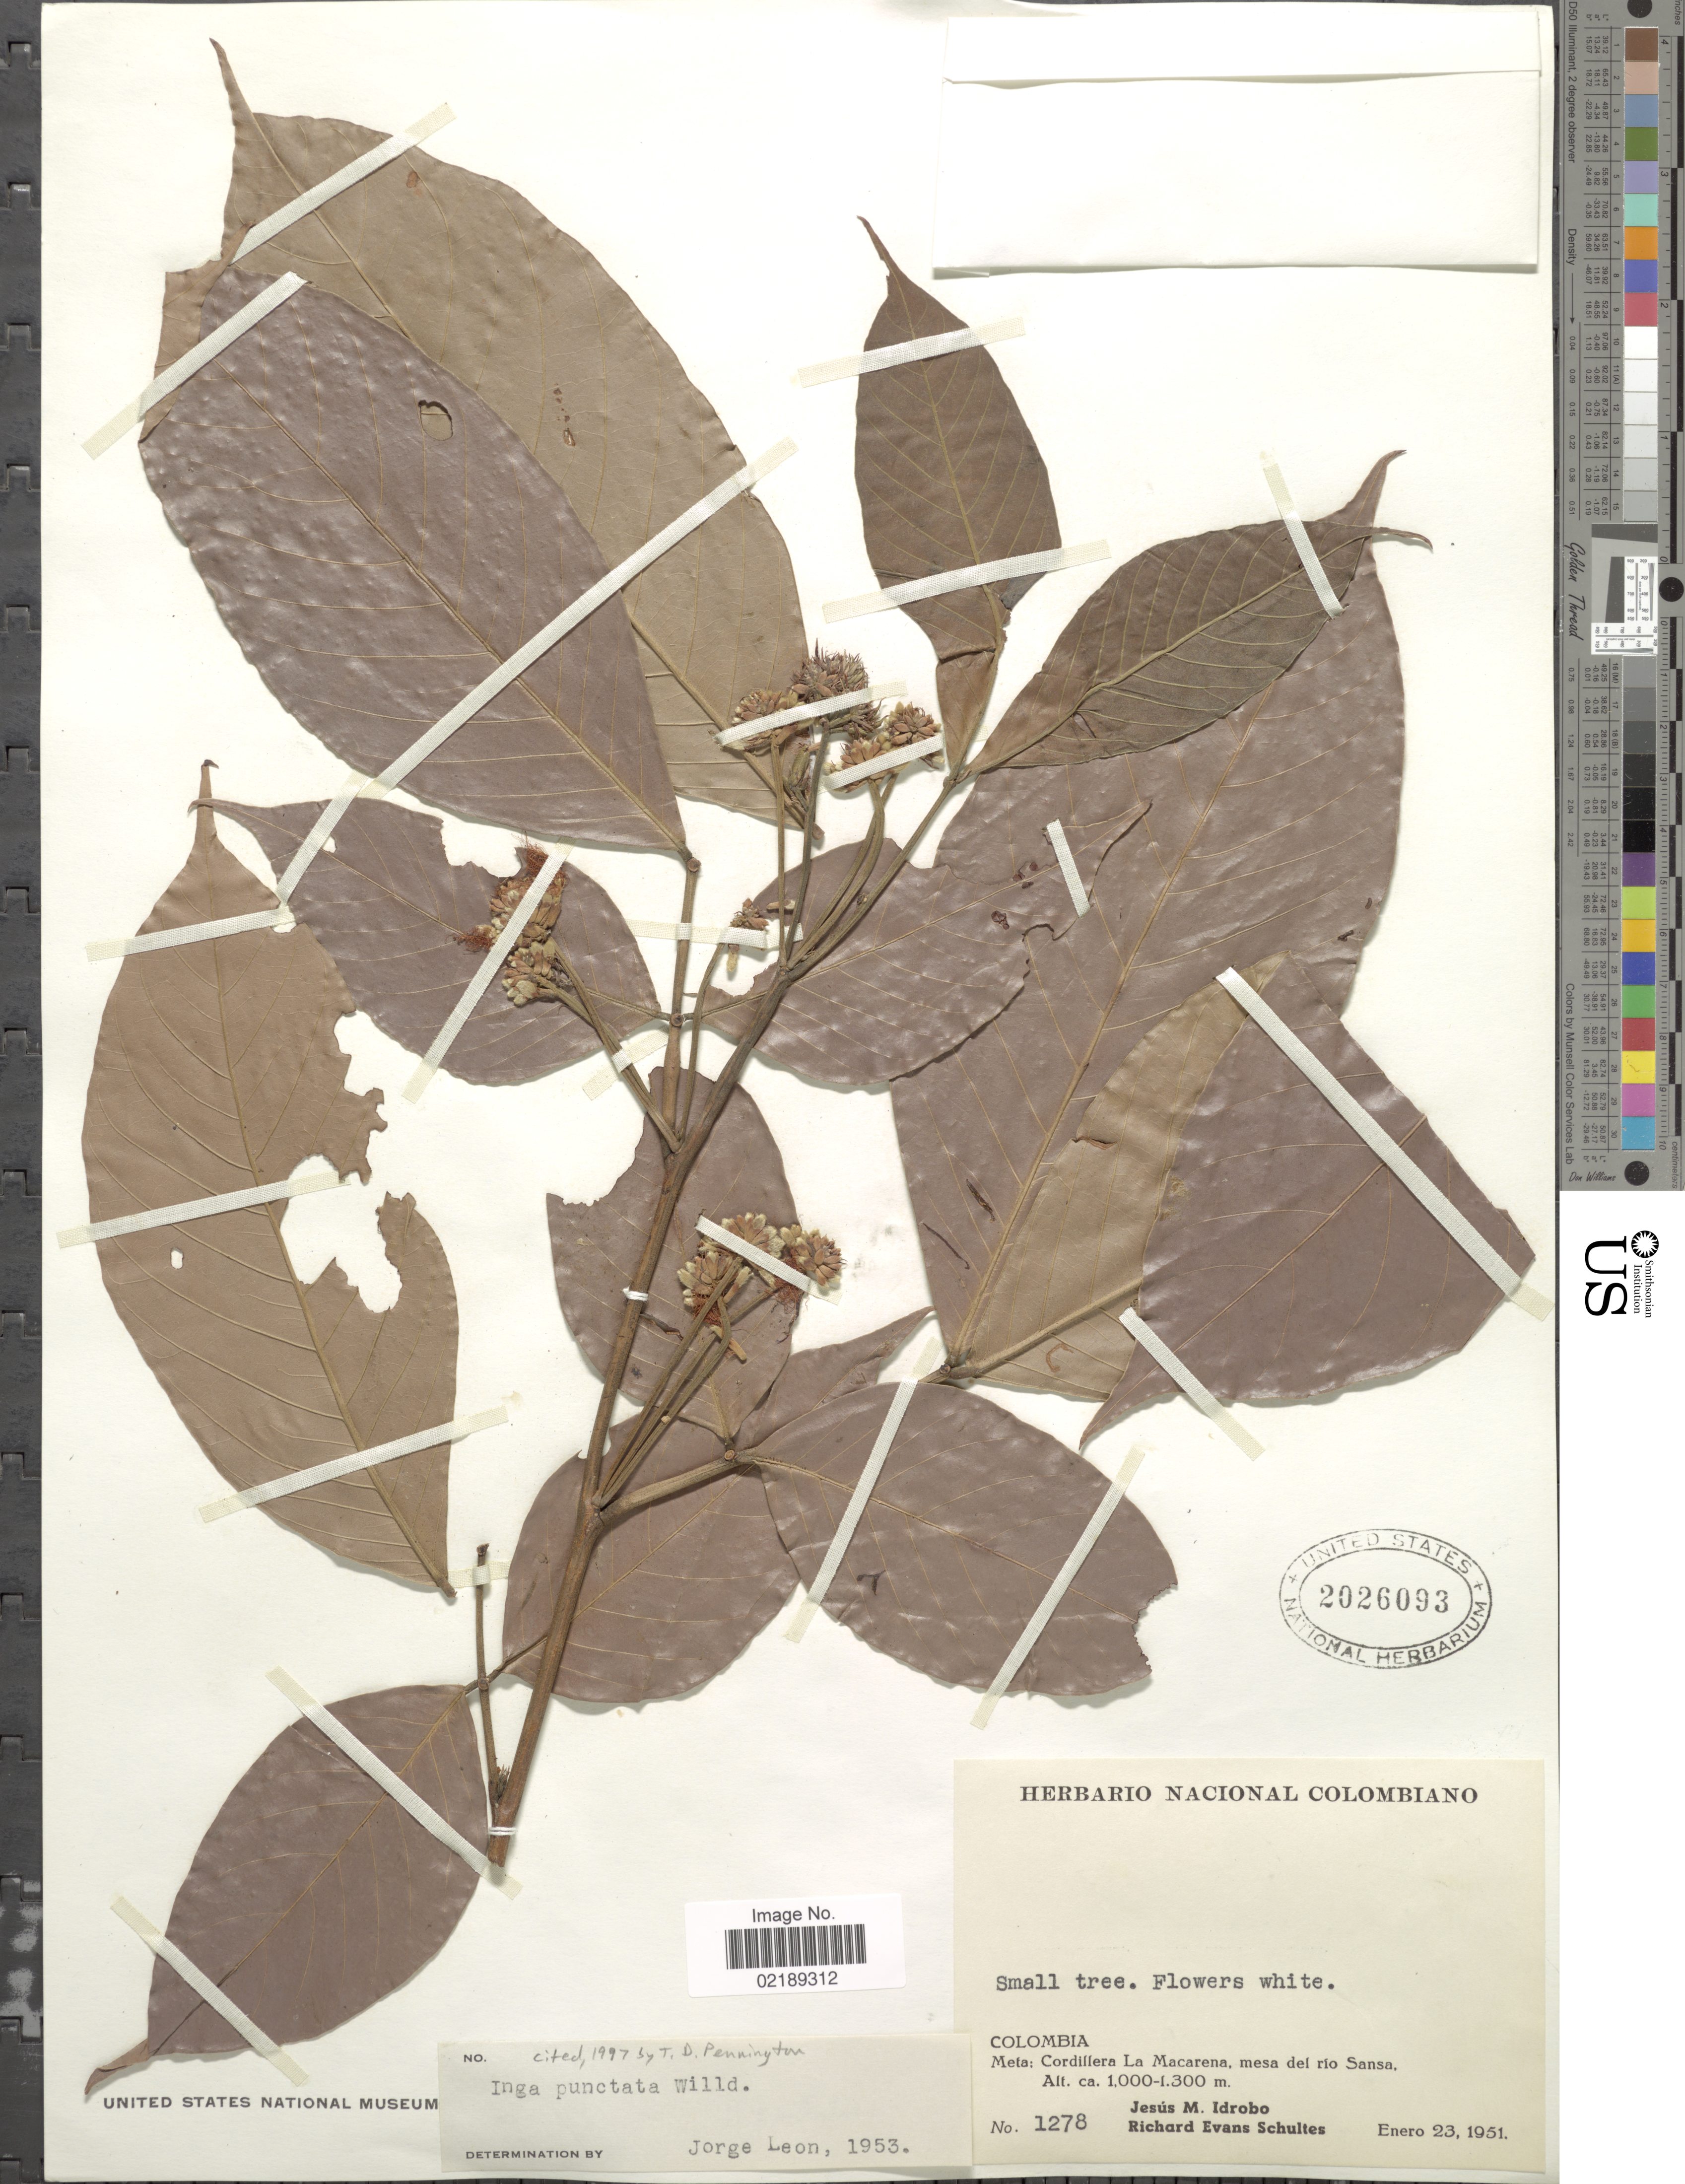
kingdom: Plantae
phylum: Tracheophyta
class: Magnoliopsida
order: Fabales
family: Fabaceae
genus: Inga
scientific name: Inga punctata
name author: Willd.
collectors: J. M. Idrobo & R. E. Schultes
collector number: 1278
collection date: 1951-01-23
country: Colombia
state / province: Meta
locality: Cordillera La Macarena, mesa del rio Sansa.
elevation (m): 1000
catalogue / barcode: US 2026093